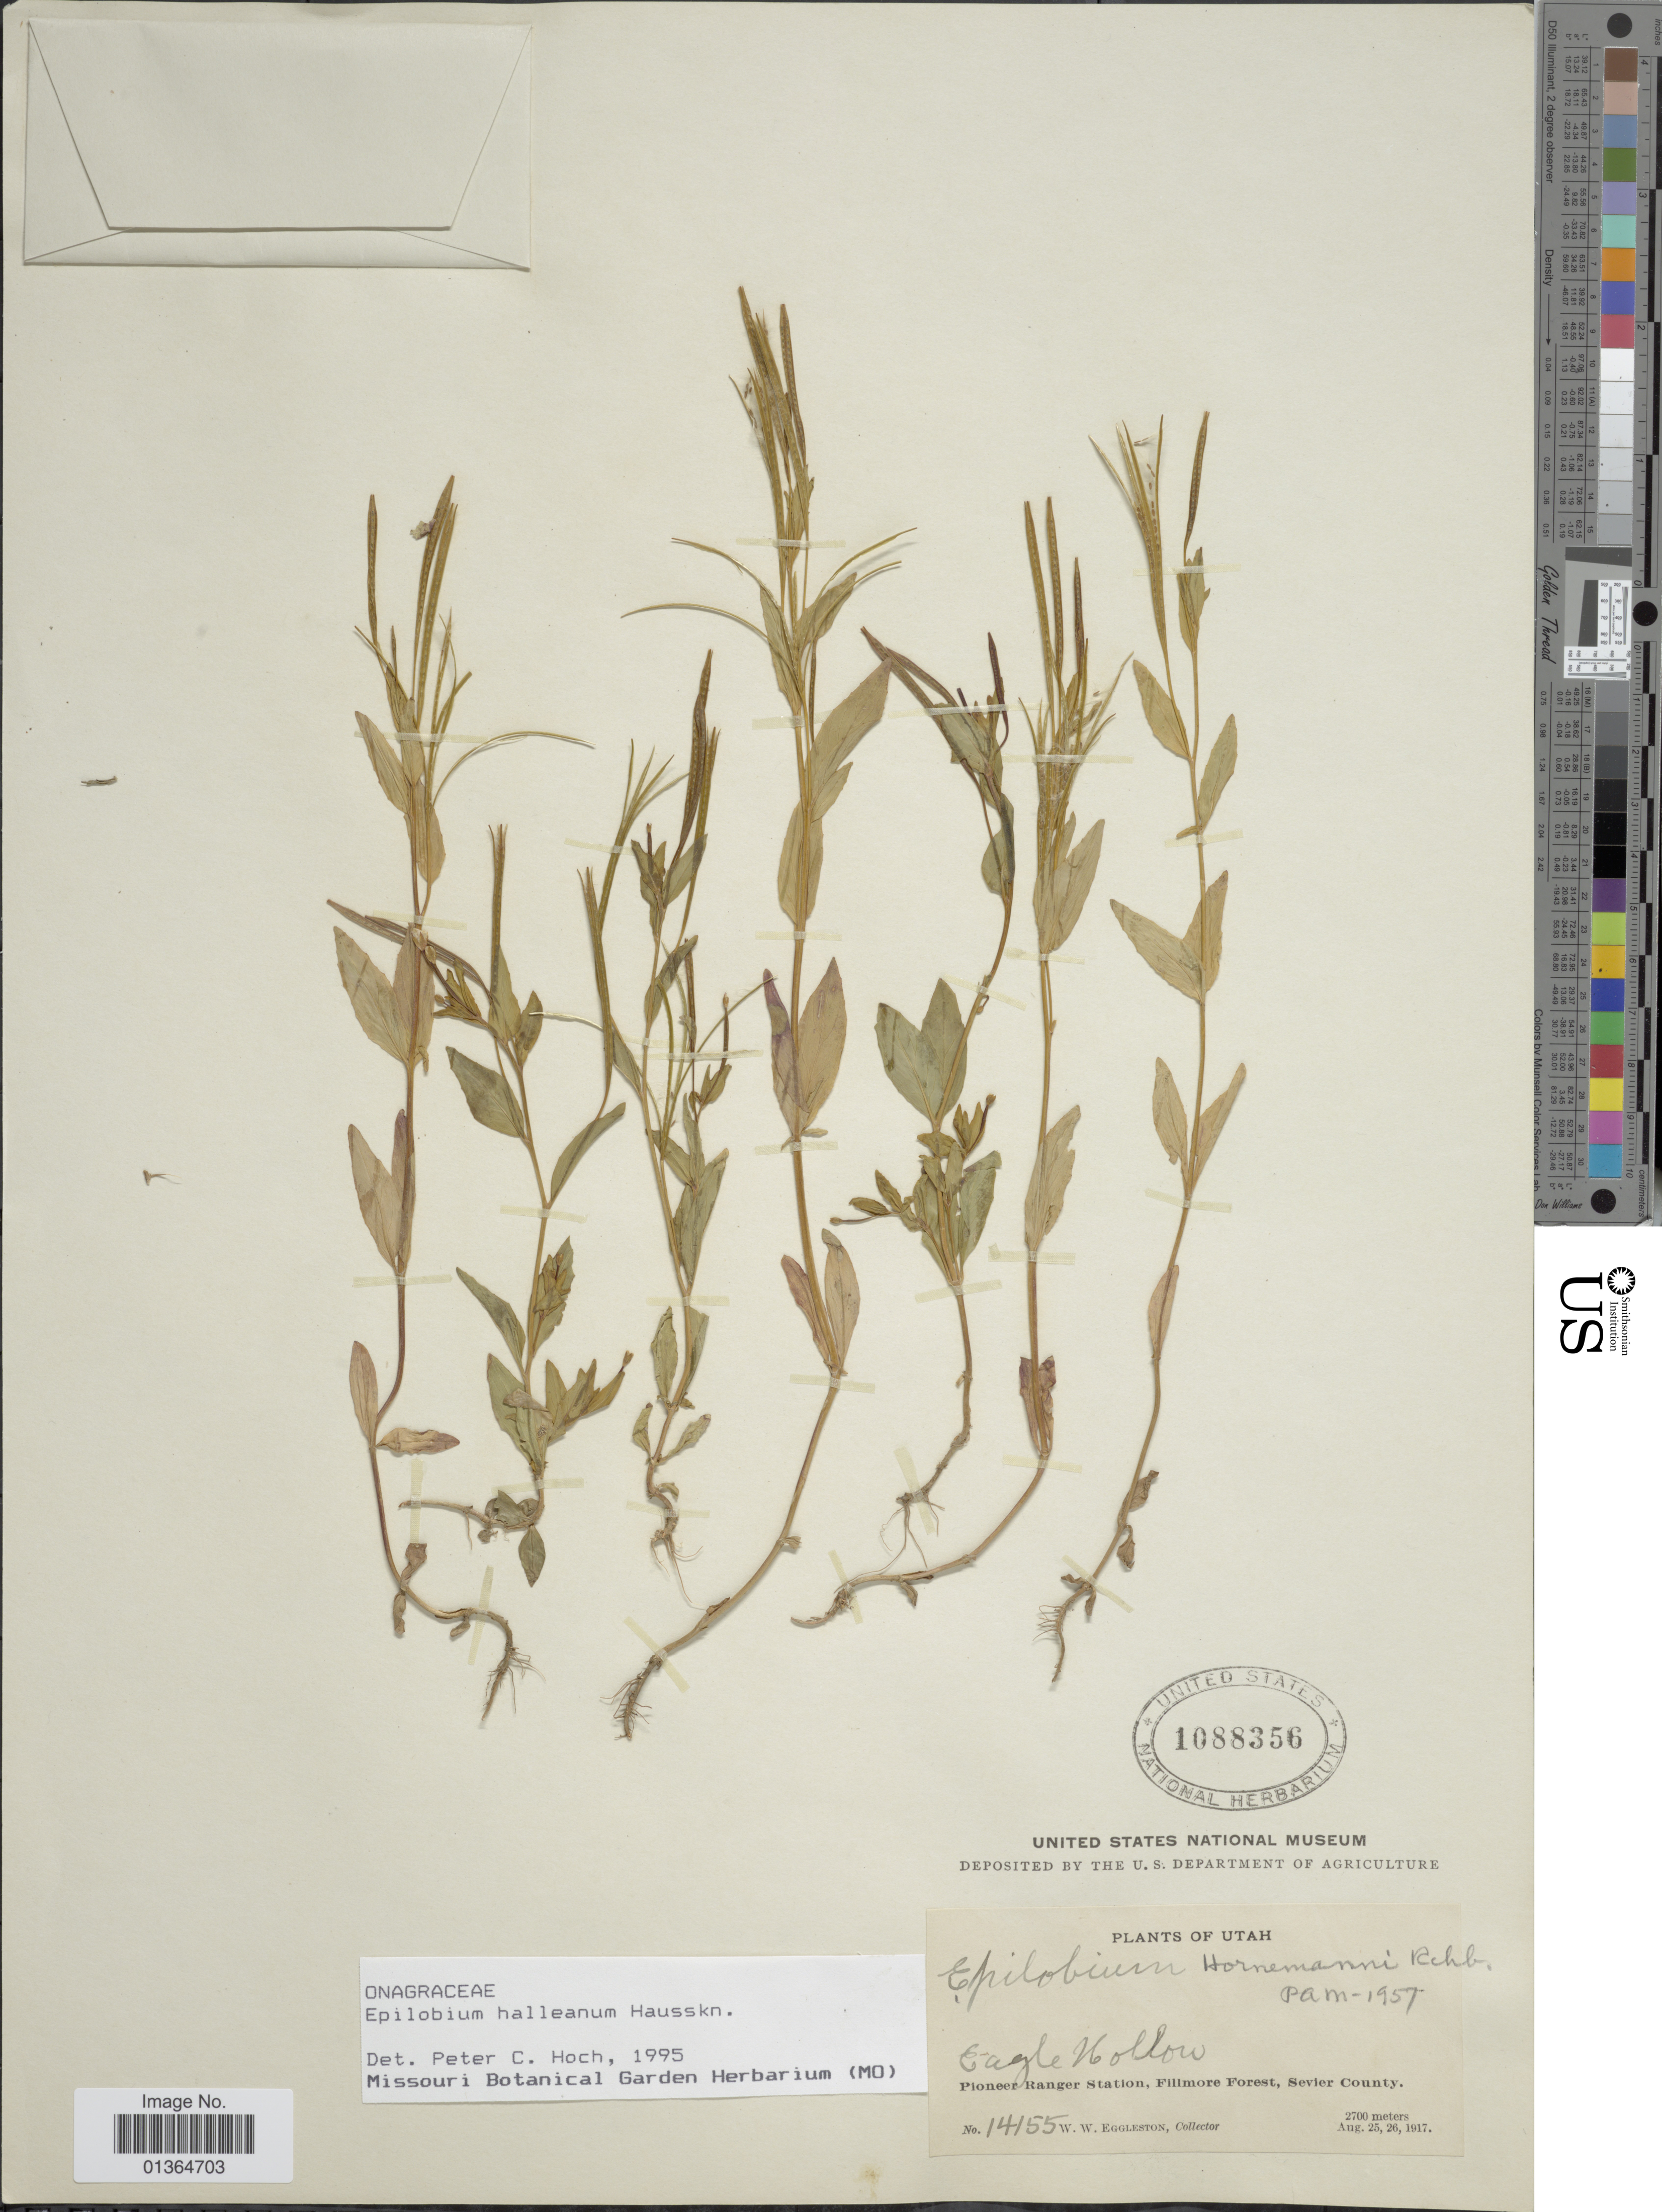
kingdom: Plantae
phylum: Tracheophyta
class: Magnoliopsida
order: Myrtales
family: Onagraceae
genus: Epilobium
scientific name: Epilobium hallianum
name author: Hausskn.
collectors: W. W. Eggleston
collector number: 14155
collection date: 1917-08-25/1917-08-26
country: United States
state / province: Utah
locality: Eagle Hollow. Pioneer Ranger Station, Fillmore Forest, Sevier County.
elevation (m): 2700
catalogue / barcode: US 1088356